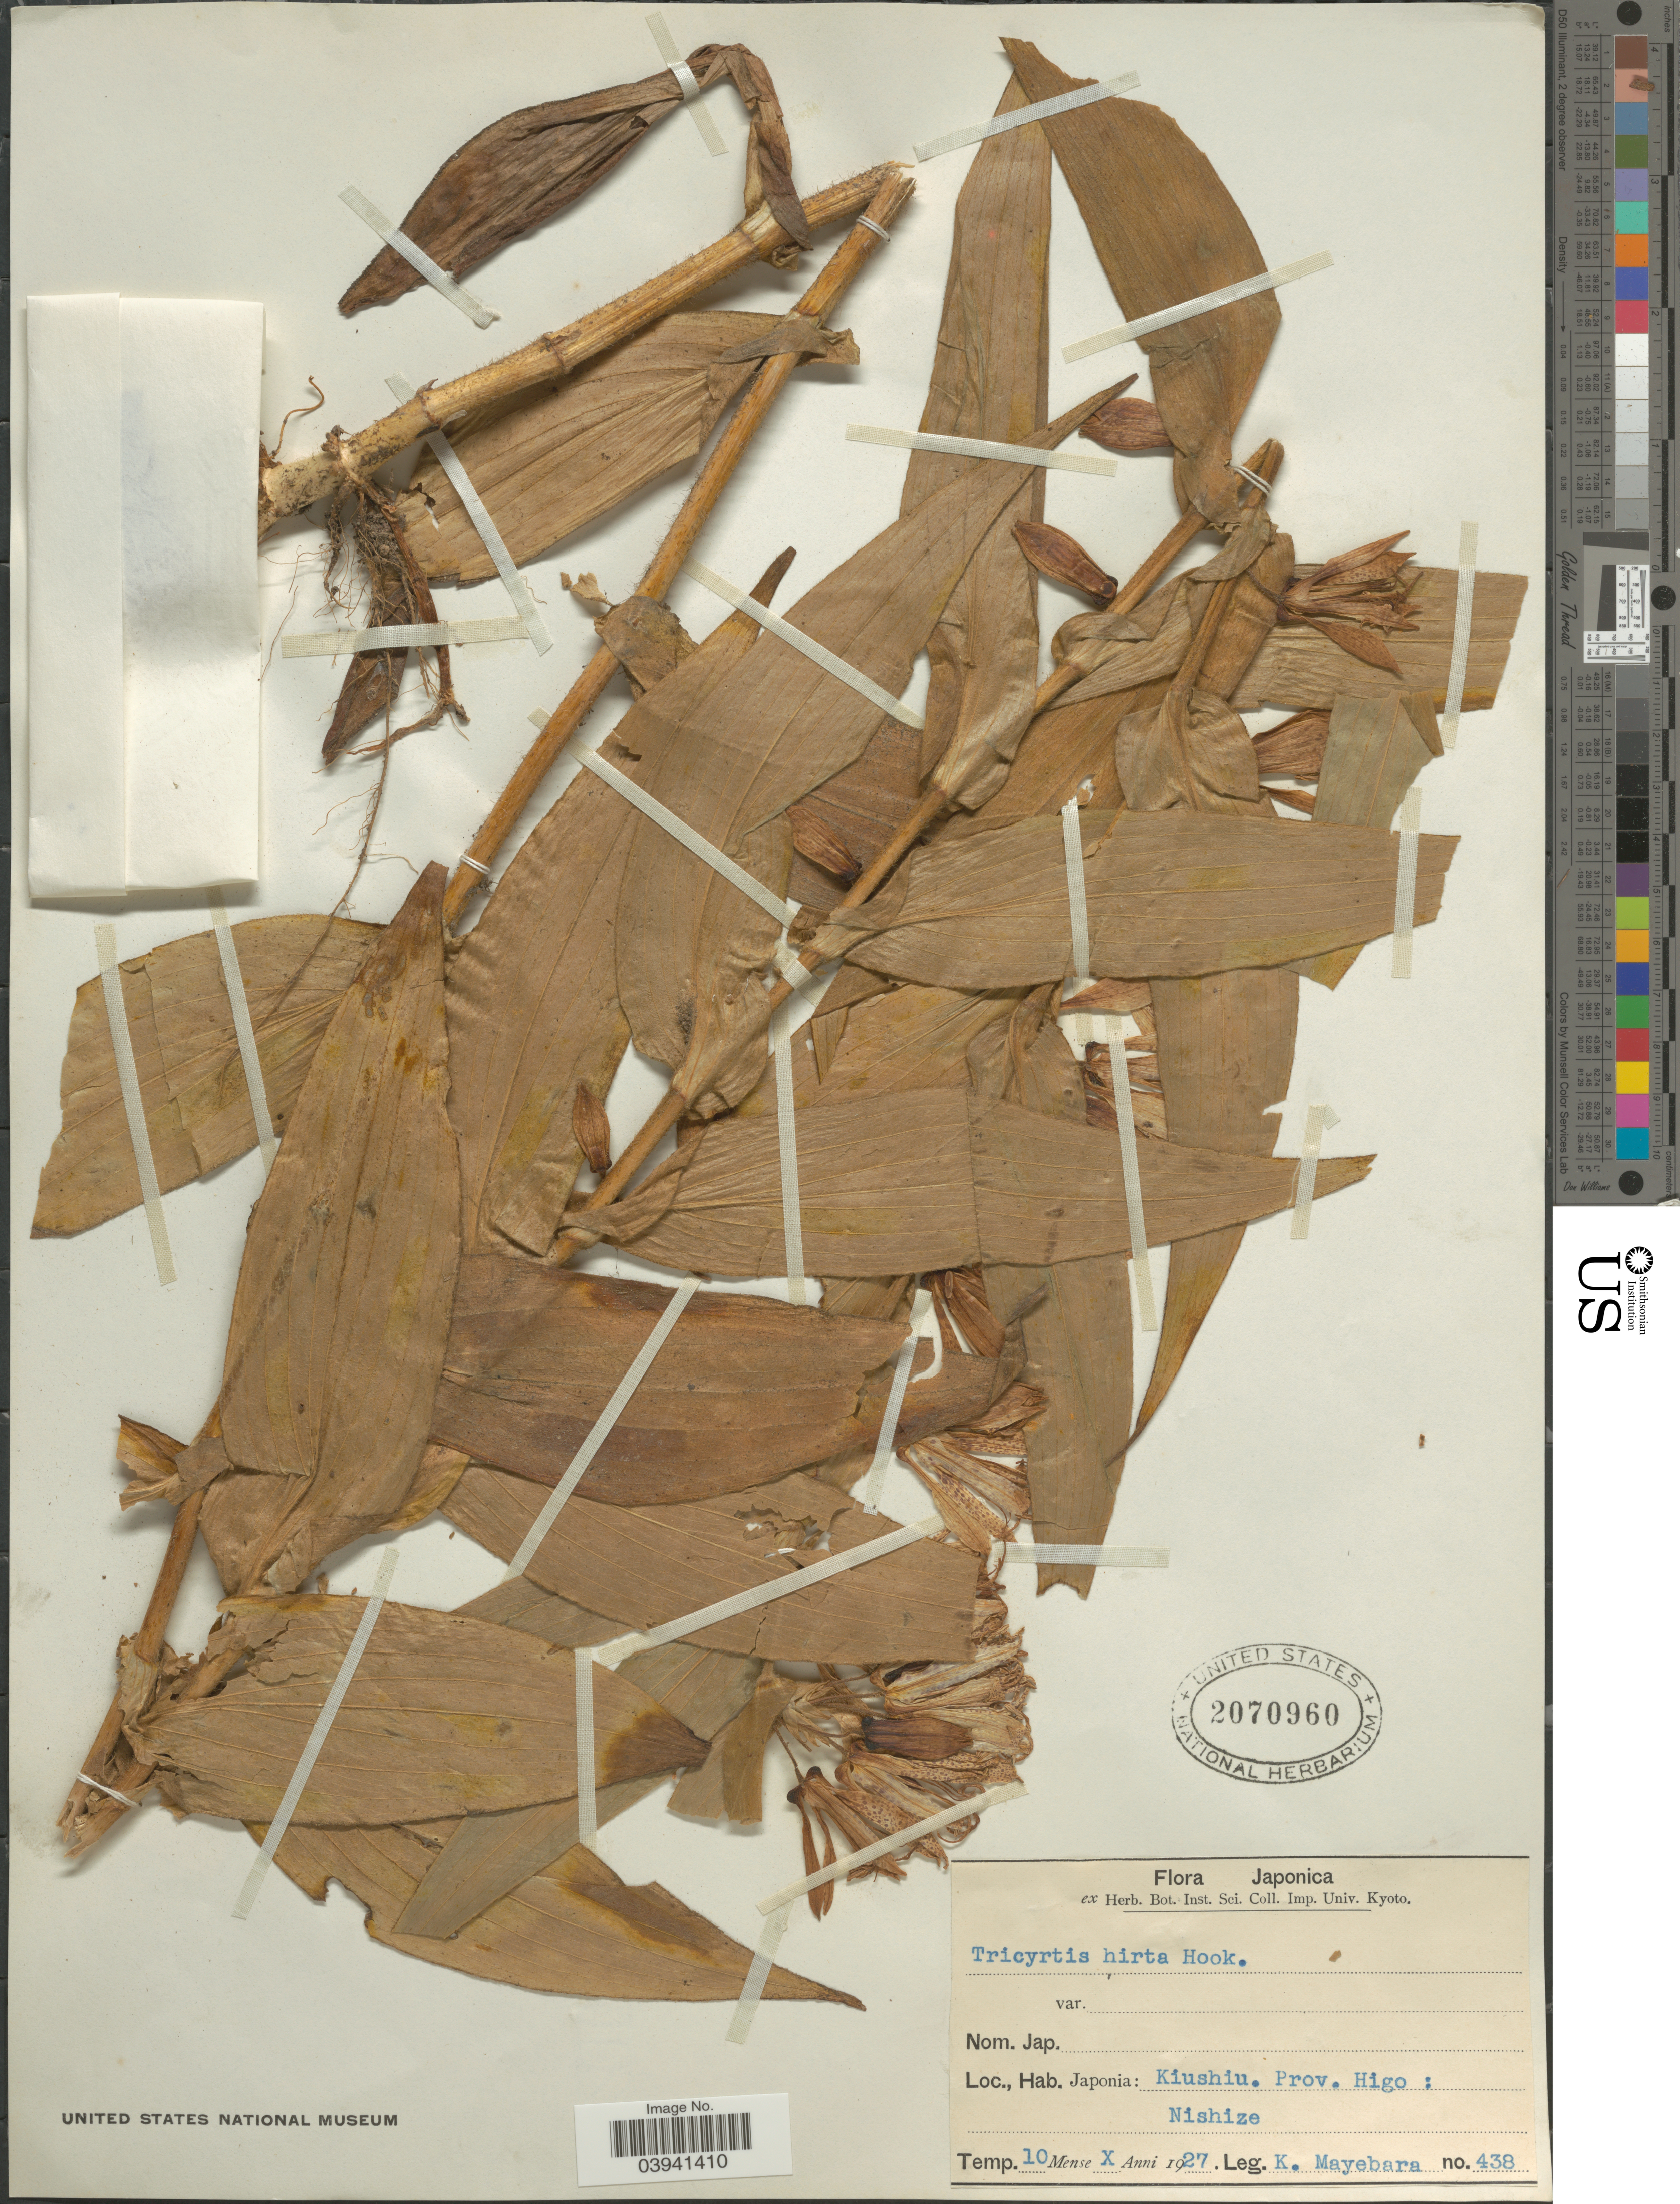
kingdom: Plantae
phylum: Tracheophyta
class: Liliopsida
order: Liliales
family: Liliaceae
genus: Tricyrtis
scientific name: Tricyrtis hirta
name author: (Thunb.) Hook.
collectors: K. Mayebara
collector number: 438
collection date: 1927-10-10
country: Japan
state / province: Kyoto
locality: Japonia: Kiushiu. Prov. Higo: Nishize.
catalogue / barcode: US 2070960